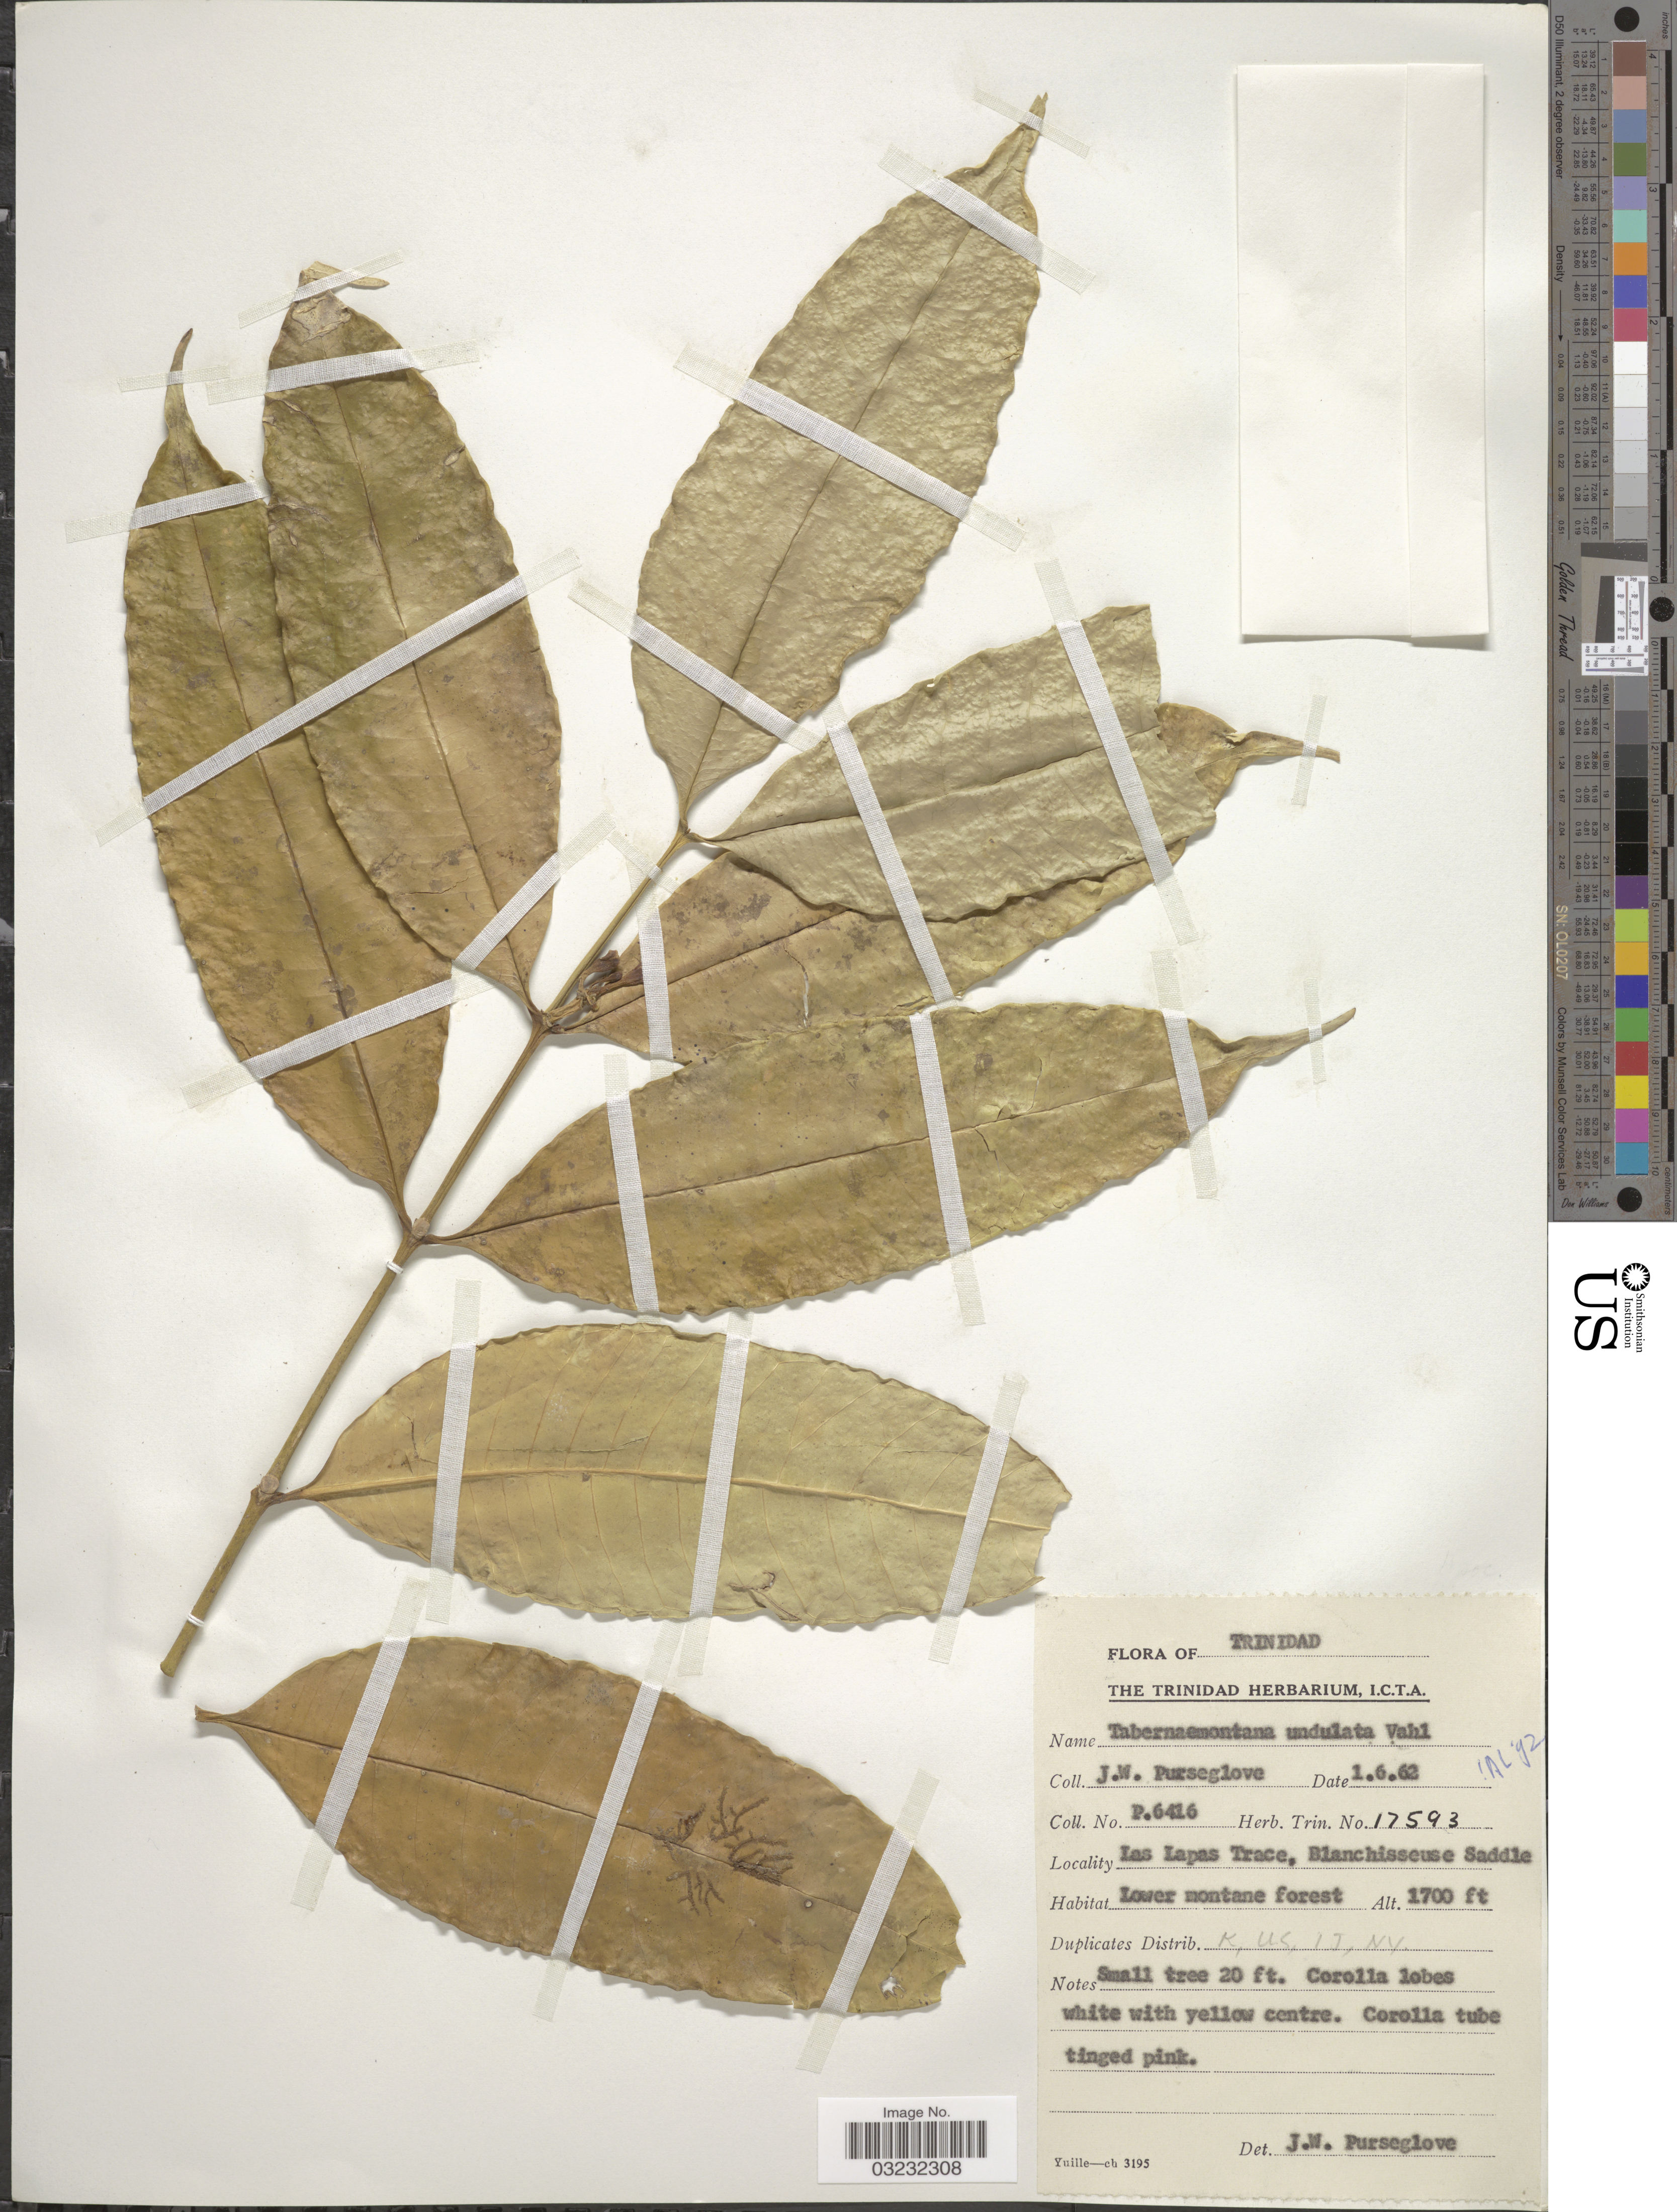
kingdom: Plantae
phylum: Tracheophyta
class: Magnoliopsida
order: Gentianales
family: Apocynaceae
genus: Tabernaemontana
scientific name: Tabernaemontana undulata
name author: Vahl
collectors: J. Purseglove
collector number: P6416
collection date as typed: Transcribed d/m/y: 1/6/62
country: Trinidad and Tobago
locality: Trinidad, Las Lapas Trace, Blanchisseuse Saddle.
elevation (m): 518